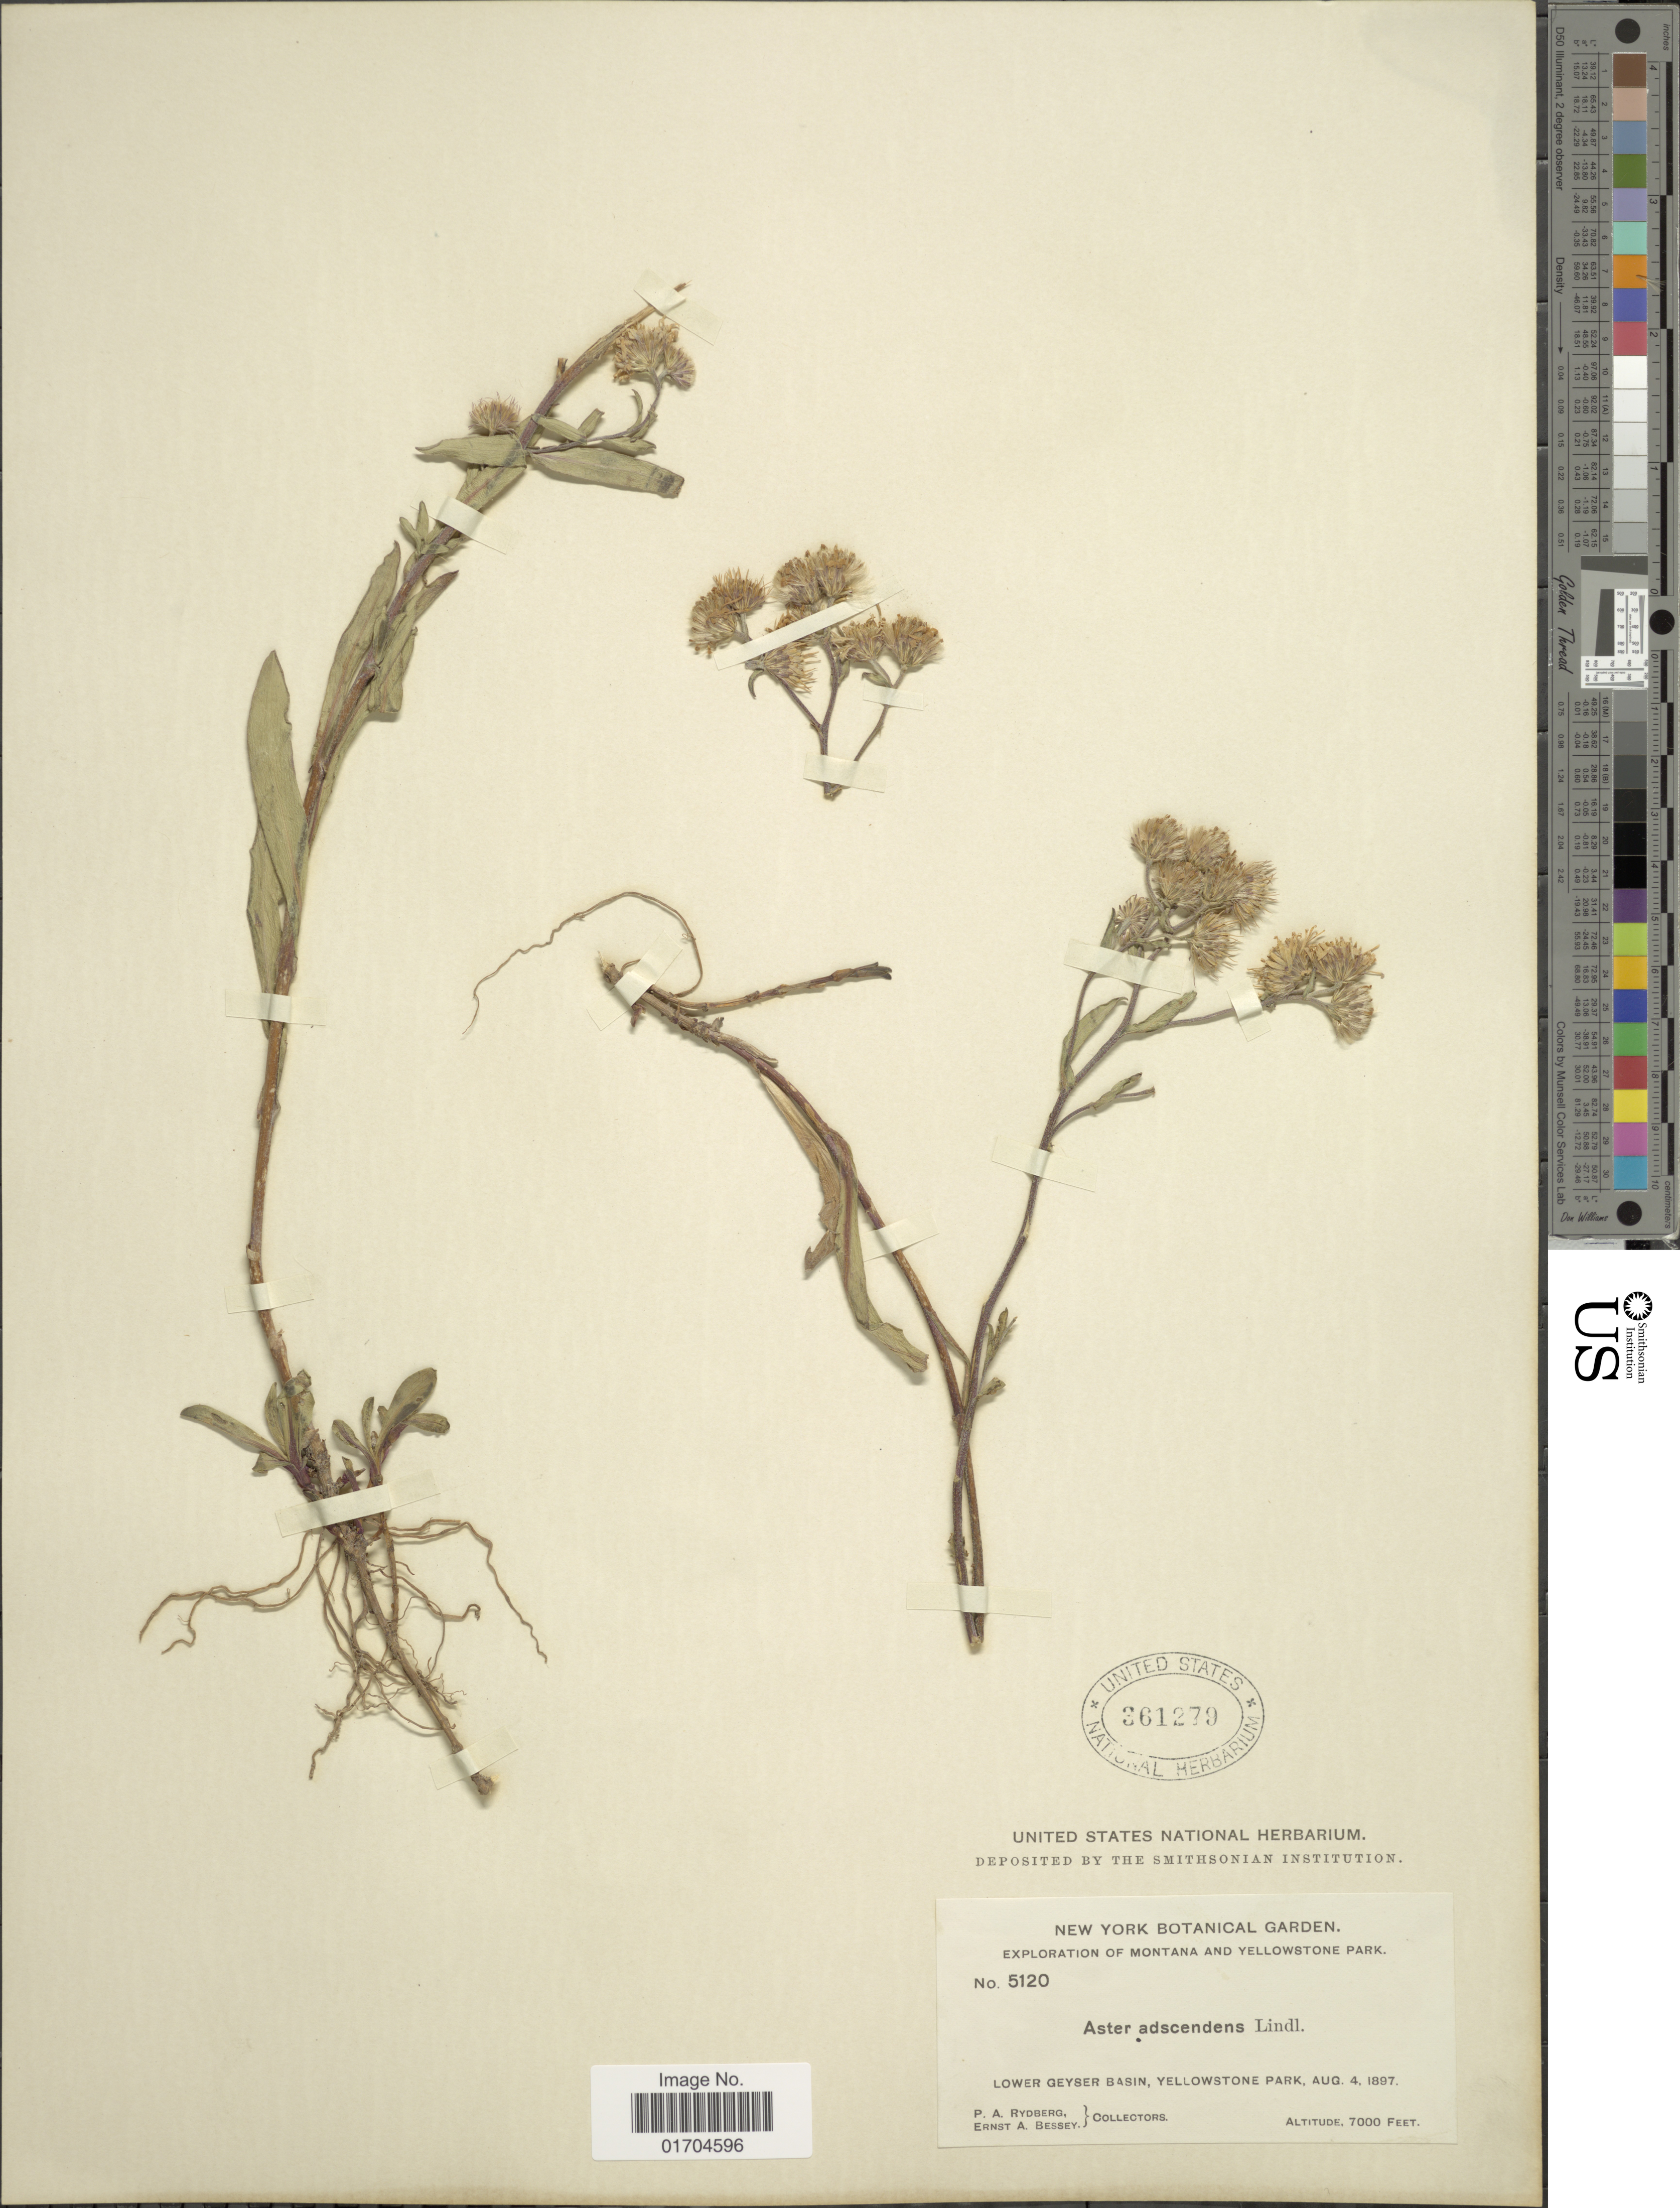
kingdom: Plantae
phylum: Tracheophyta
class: Magnoliopsida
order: Asterales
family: Asteraceae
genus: Symphyotrichum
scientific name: Symphyotrichum sp.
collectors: P. A. Rydberg & E. A. Bessey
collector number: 5120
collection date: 1897-08-04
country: United States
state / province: Wyoming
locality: Lower Geyser Basin, Yellowstone Park.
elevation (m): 2134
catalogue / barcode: US 361279